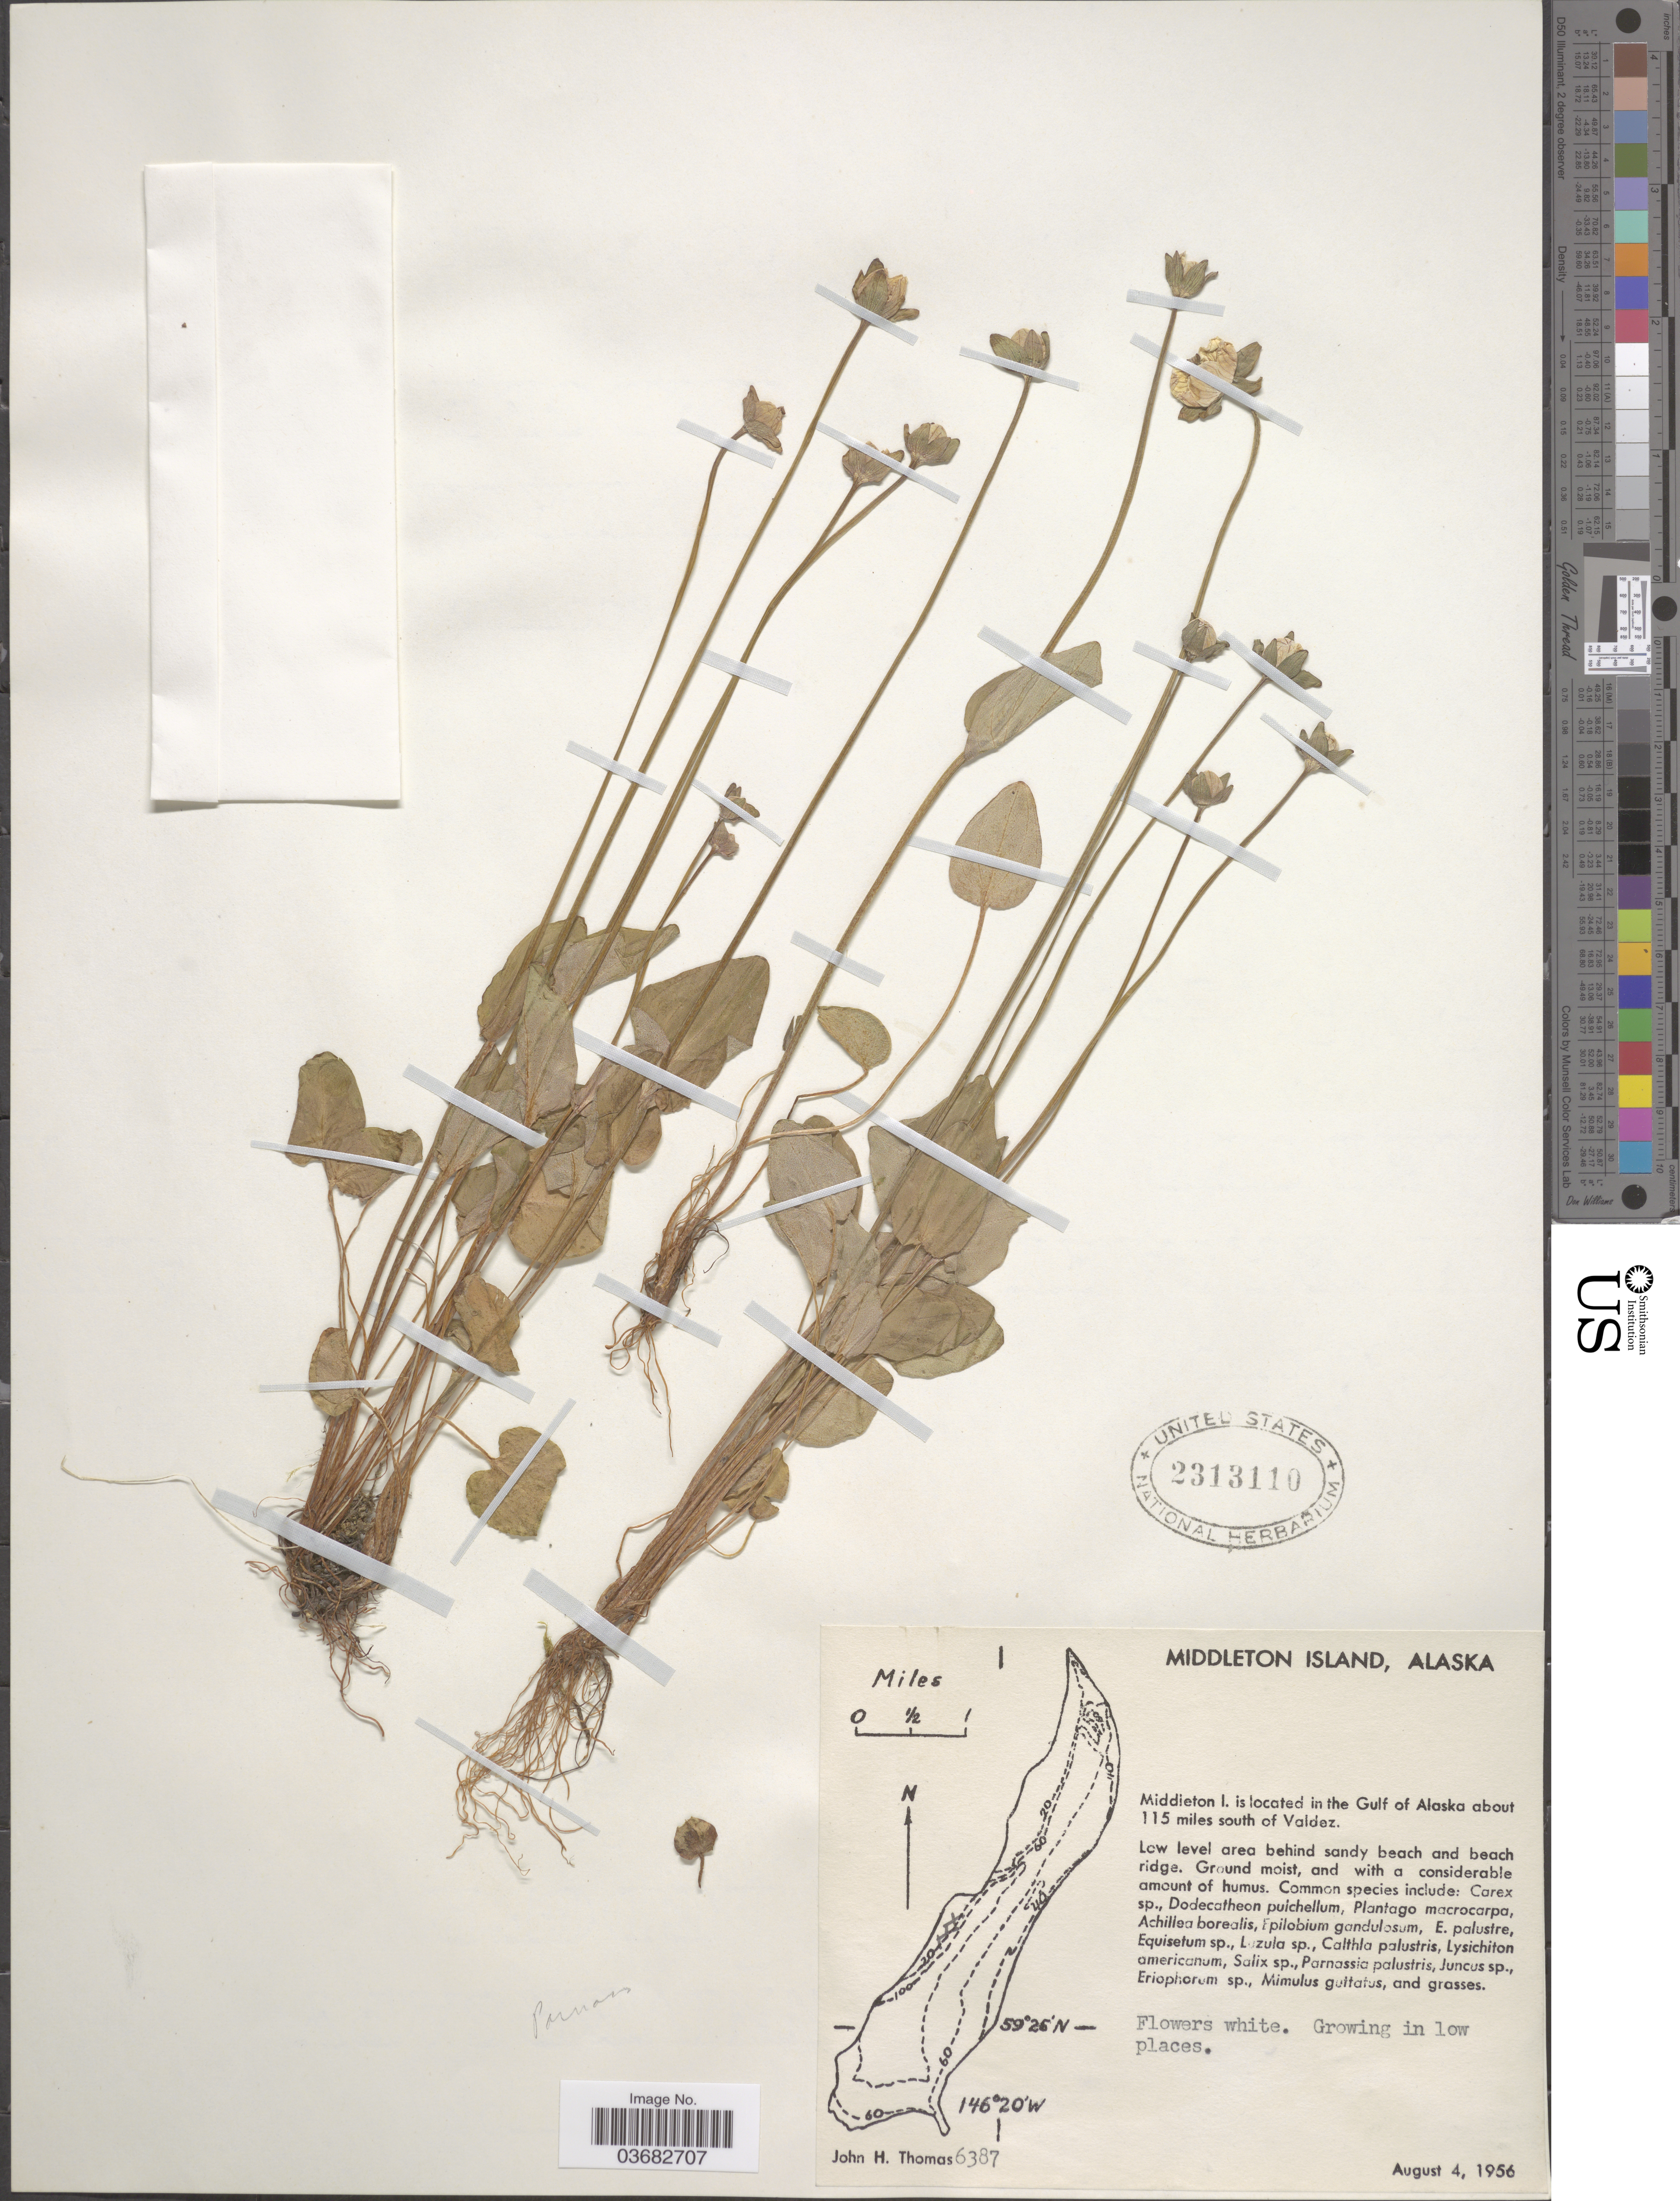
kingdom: Plantae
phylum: Tracheophyta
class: Magnoliopsida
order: Celastrales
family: Parnassiaceae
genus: Parnassia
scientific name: Parnassia sp.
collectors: J. H. Thomas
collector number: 6387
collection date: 1956-08-04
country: United States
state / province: Alaska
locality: Middleton Island. Middleton I. is located in the Gulf of Alaska about 115 miles south of Valdez.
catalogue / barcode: US 2313110